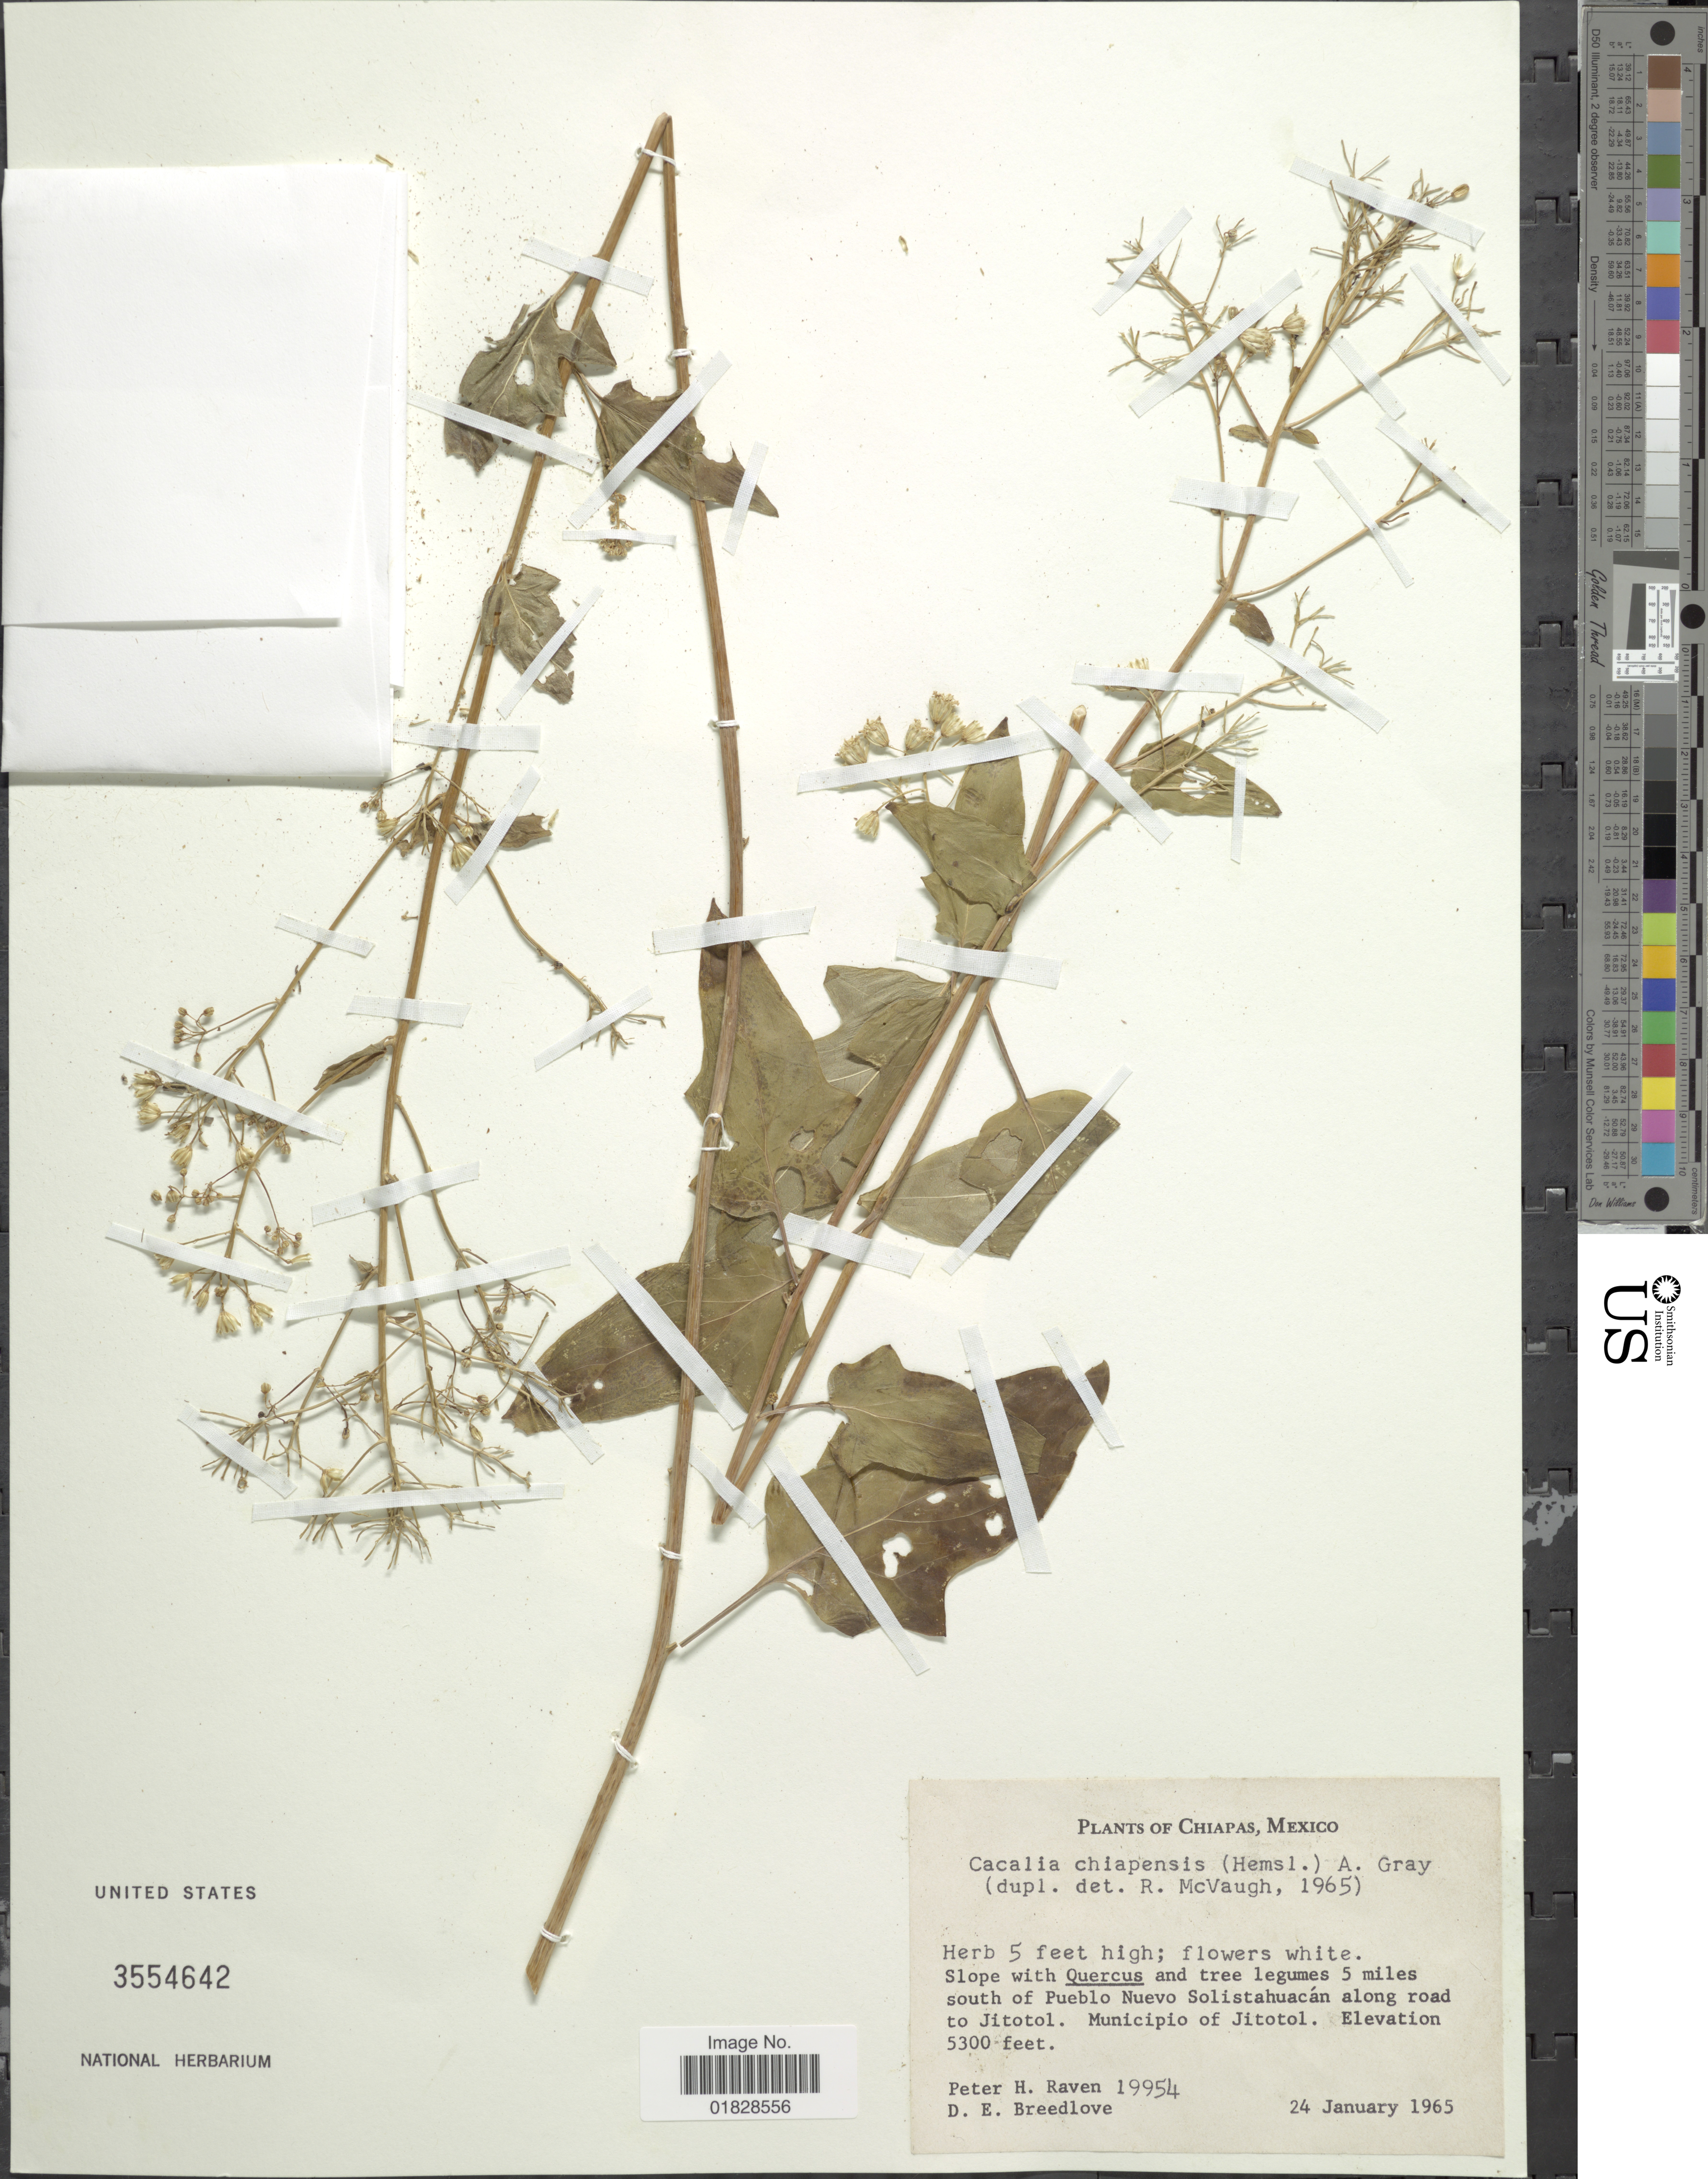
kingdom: Plantae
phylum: Tracheophyta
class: Magnoliopsida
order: Asterales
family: Asteraceae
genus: Digitacalia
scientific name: Digitacalia chiapensis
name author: (Hemsl.) Pippen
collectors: P. Raven & D. E. Breedlove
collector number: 19954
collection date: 1965-01-24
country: Mexico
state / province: Chiapas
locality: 5 miles south of Pueblo Nuevo Solistahuacán along road to Jitotol. Municipio of Jitotol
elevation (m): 1615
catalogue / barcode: US 3554642